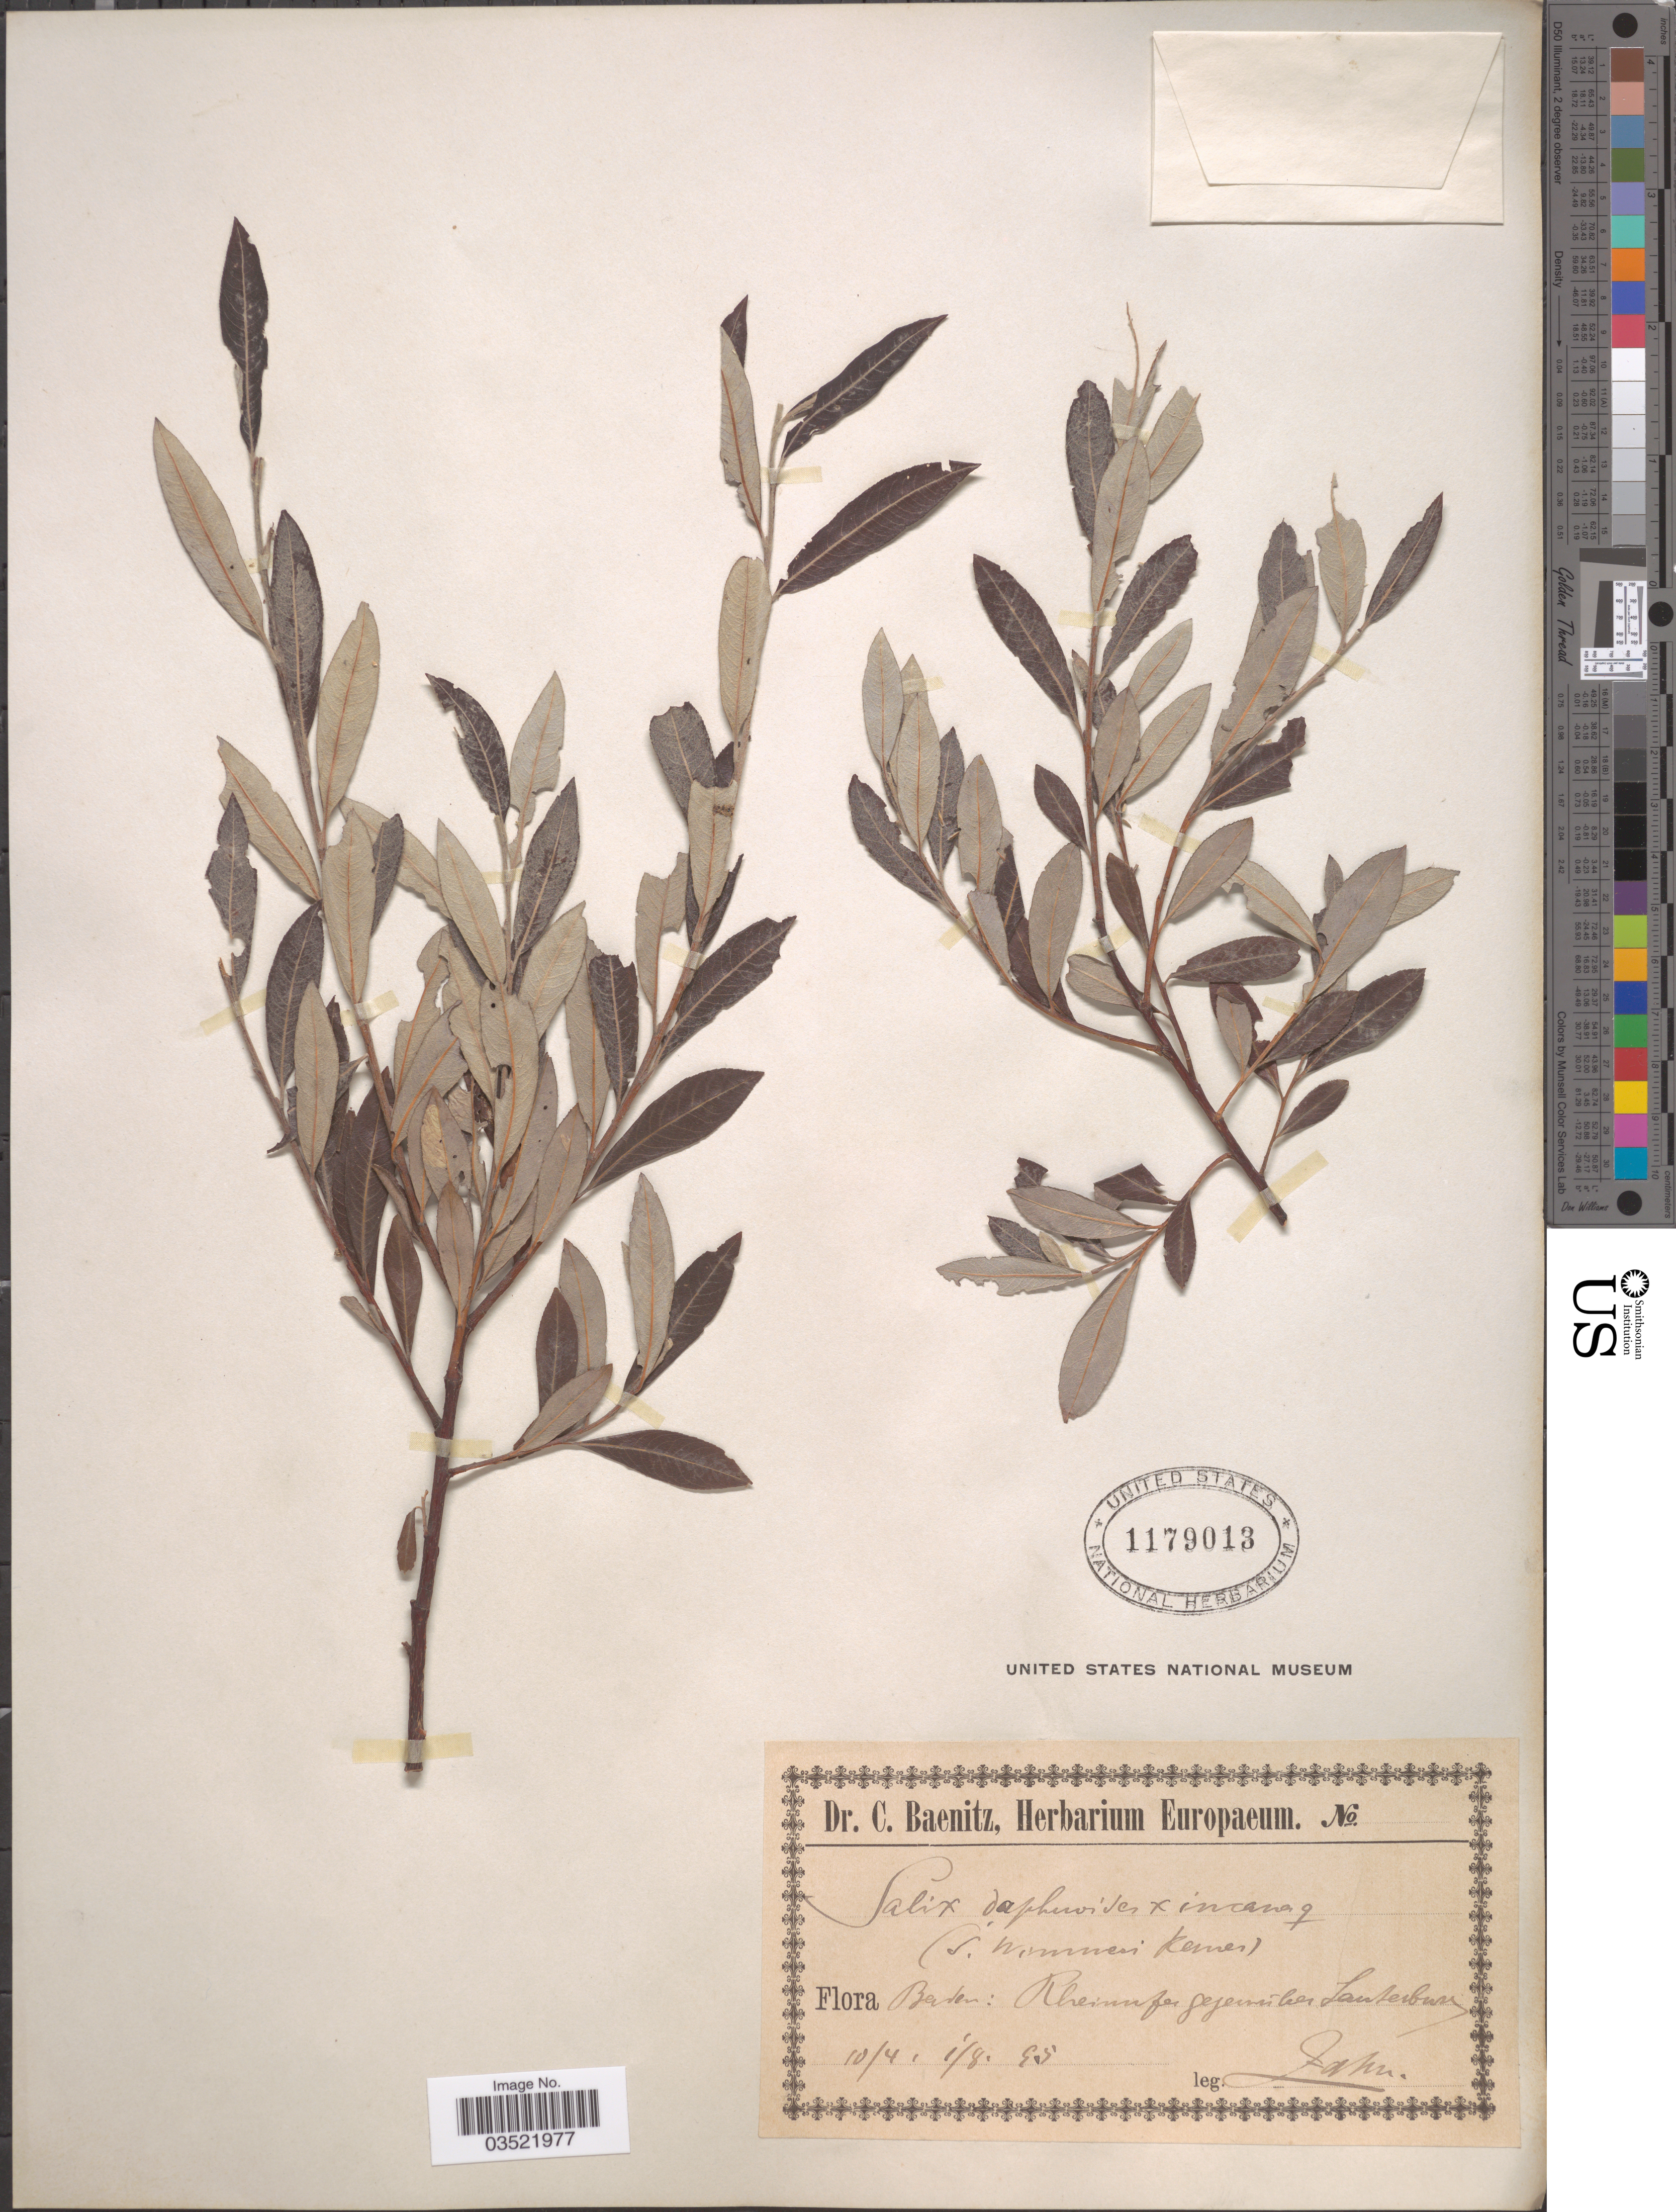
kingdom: Plantae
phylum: Tracheophyta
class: Magnoliopsida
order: Malpighiales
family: Salicaceae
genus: Salix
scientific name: Salix daphnoides x S. incana Michx.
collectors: Zahn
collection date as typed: Transcribed d/m/y: 10/4/95 to 1/8/95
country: Germany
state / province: Baden-Württemberg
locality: Baden: Rheinufer gegenüben Lauterburg.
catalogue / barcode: US 1179013